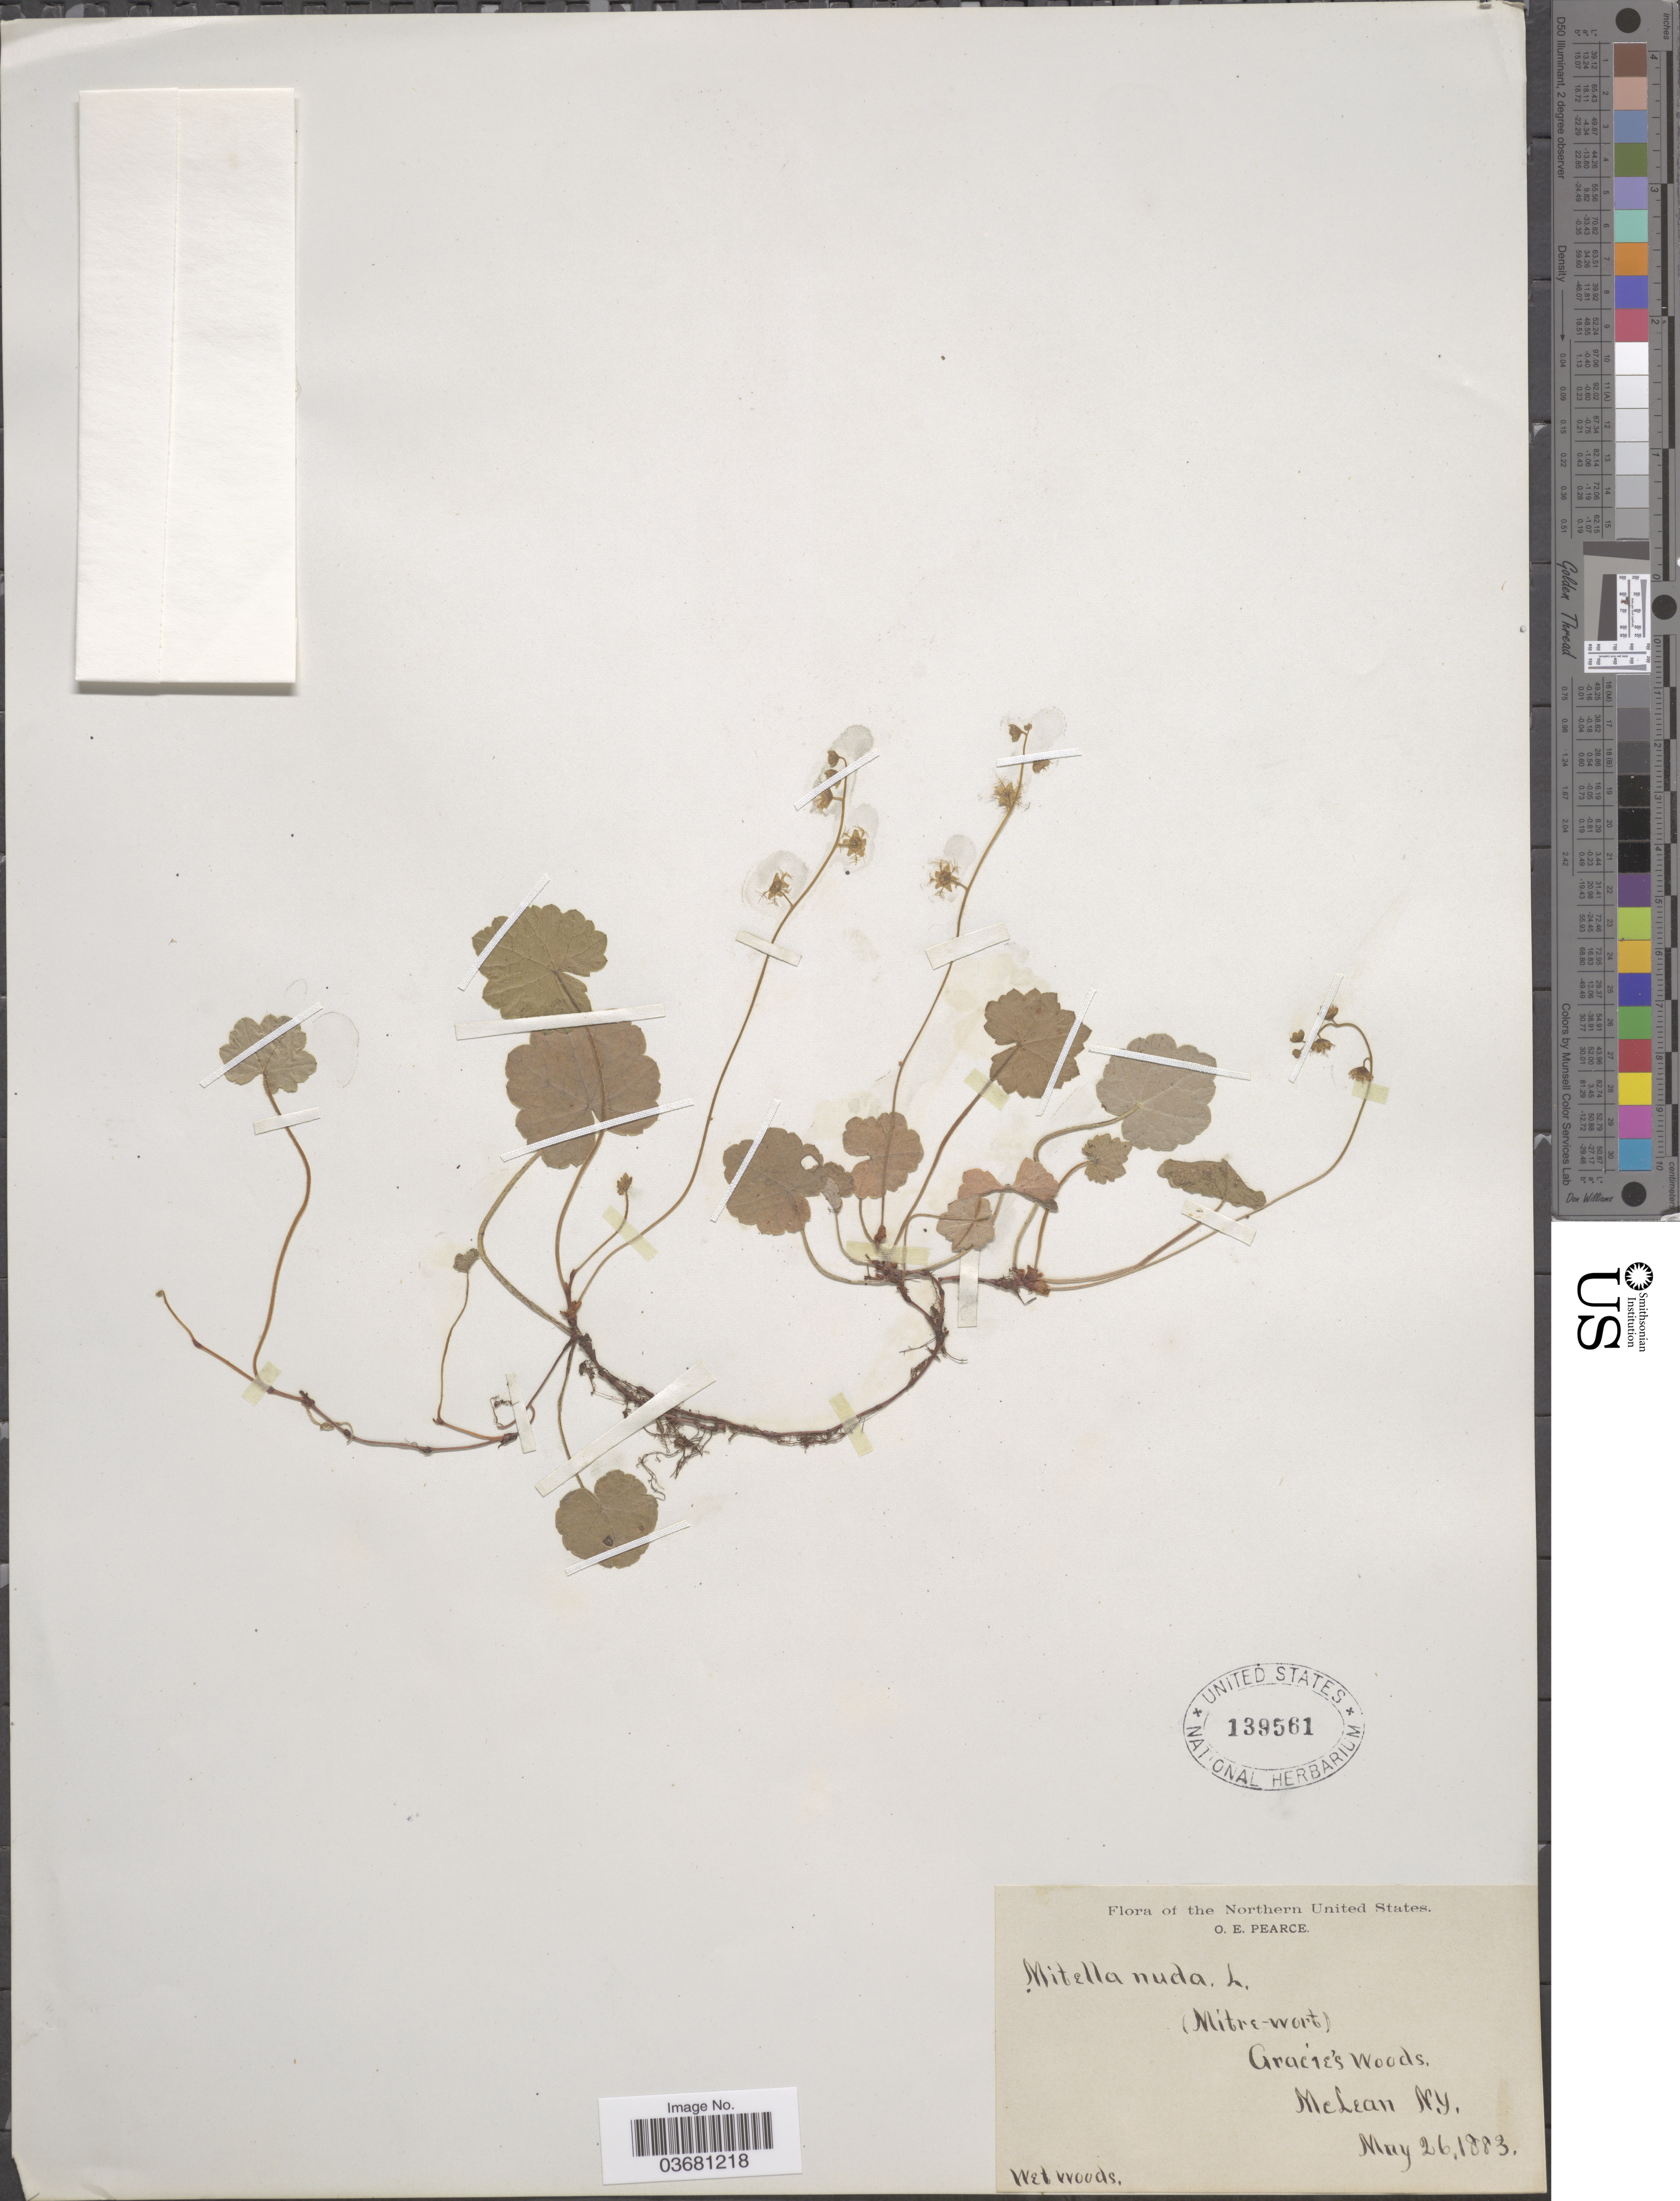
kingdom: Plantae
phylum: Tracheophyta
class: Magnoliopsida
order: Saxifragales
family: Saxifragaceae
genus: Mitella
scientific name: Mitella nuda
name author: L.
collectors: O. E. Pearce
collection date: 1883-05-26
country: United States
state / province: New York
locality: Gracie's Woods. McLean.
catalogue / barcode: US 139561